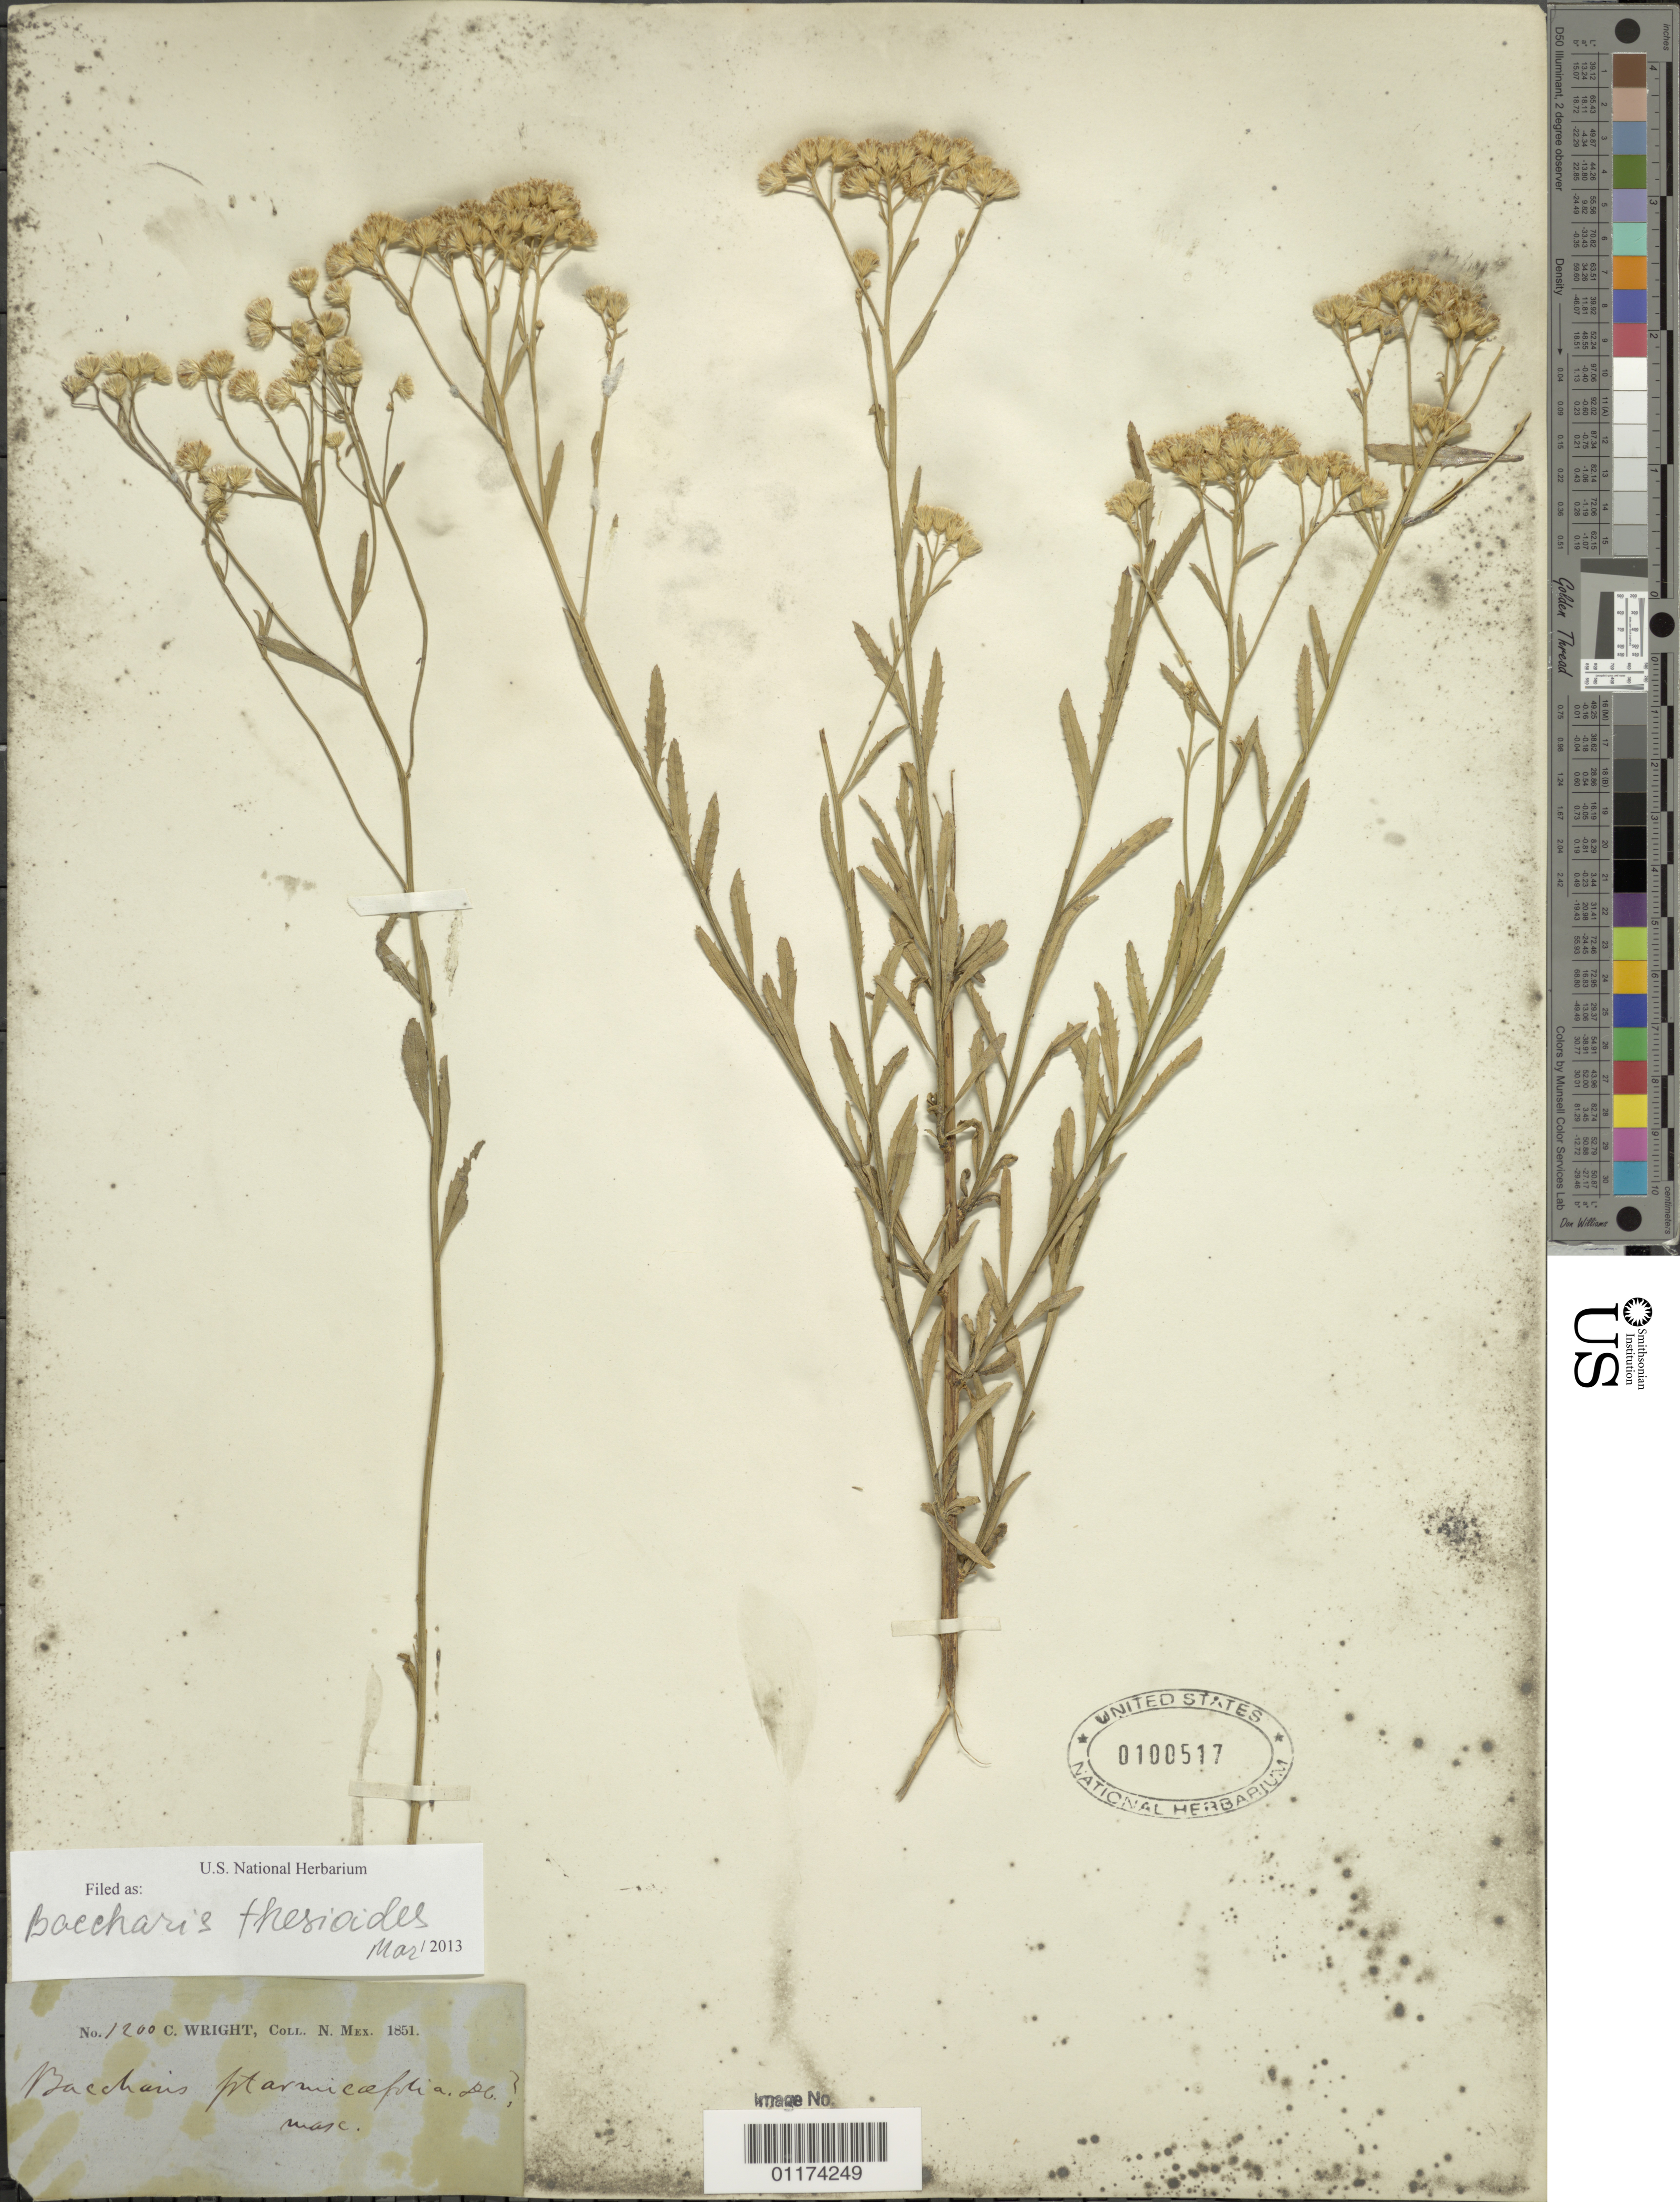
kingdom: Plantae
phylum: Tracheophyta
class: Magnoliopsida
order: Asterales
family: Asteraceae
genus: Baccharis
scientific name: Baccharis thesioides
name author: Kunth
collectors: C. Wright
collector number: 1200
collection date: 1851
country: United States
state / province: New Mexico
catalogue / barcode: US 100517